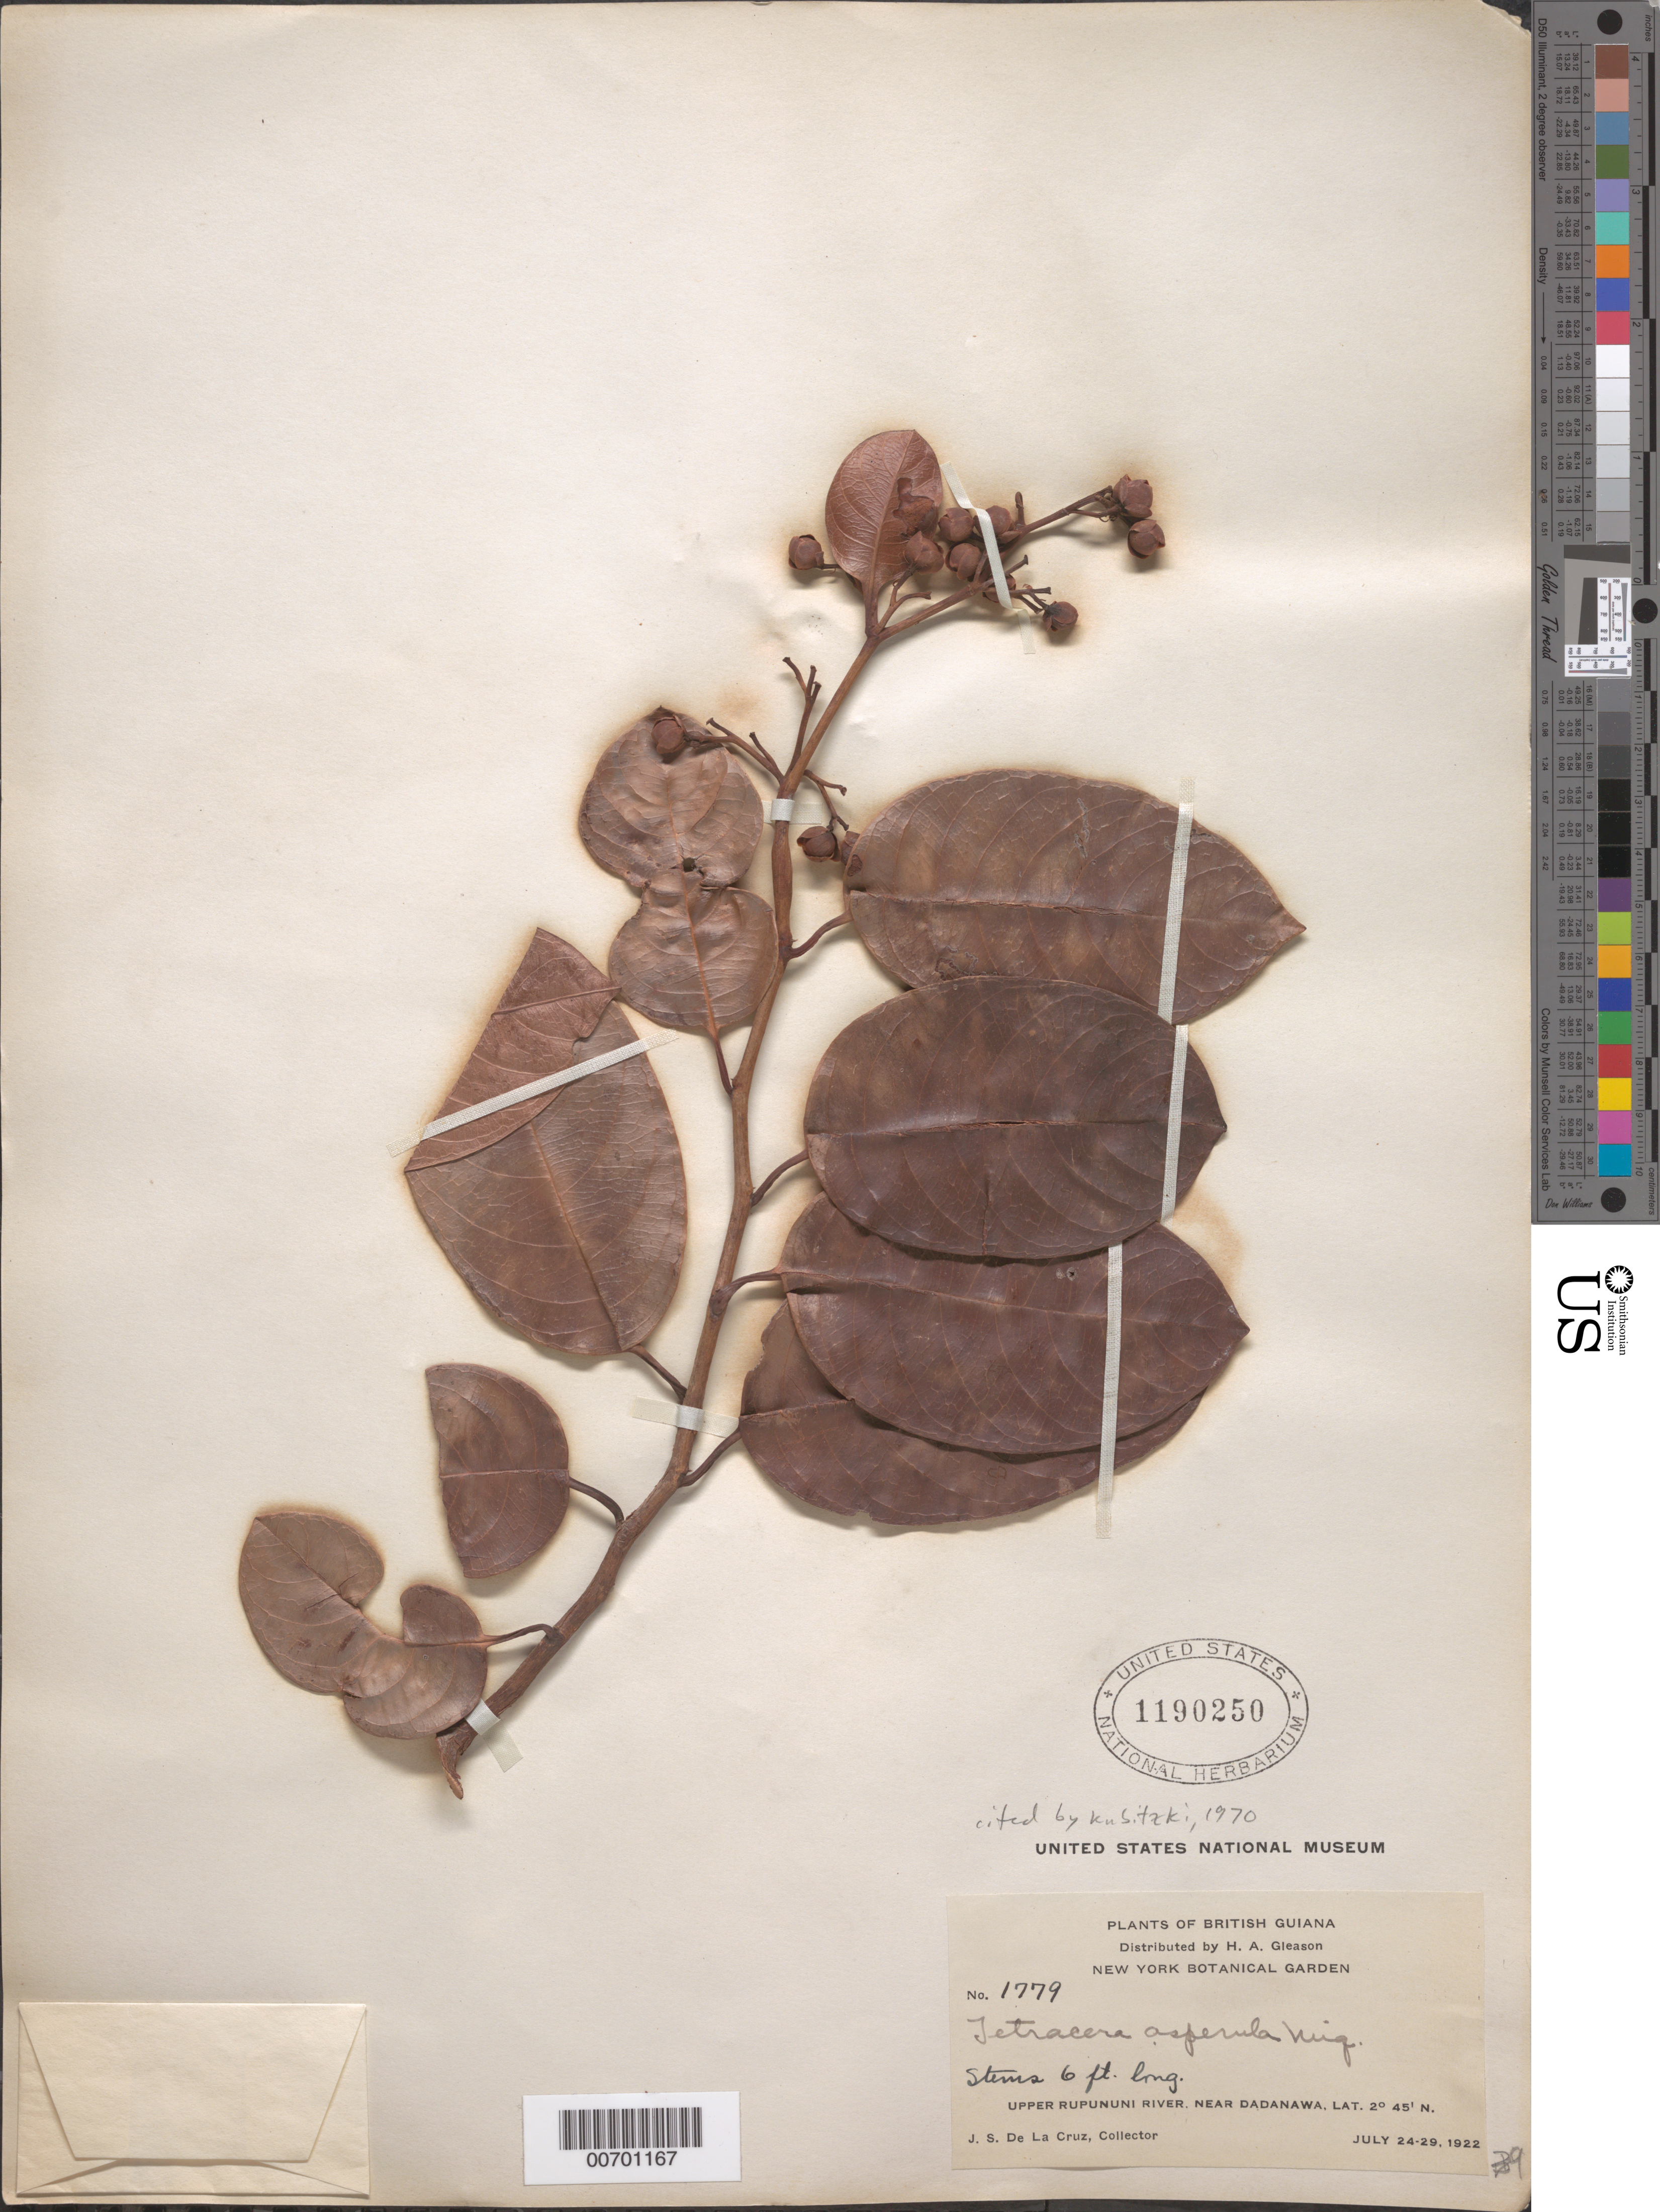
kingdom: Plantae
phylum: Tracheophyta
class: Magnoliopsida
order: Dilleniales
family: Dilleniaceae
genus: Tetracera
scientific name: Tetracera asperula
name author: Miq.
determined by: Kubitzki, Klaus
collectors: J. S. de la Cruz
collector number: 1779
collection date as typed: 24-Jul-22 to 29-Jul-22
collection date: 1922-07-24/1922-07-29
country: Guyana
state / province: U. Takutu-U. Essequibo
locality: Dadanawa, near, upper Rupununi R.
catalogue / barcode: US 1190250